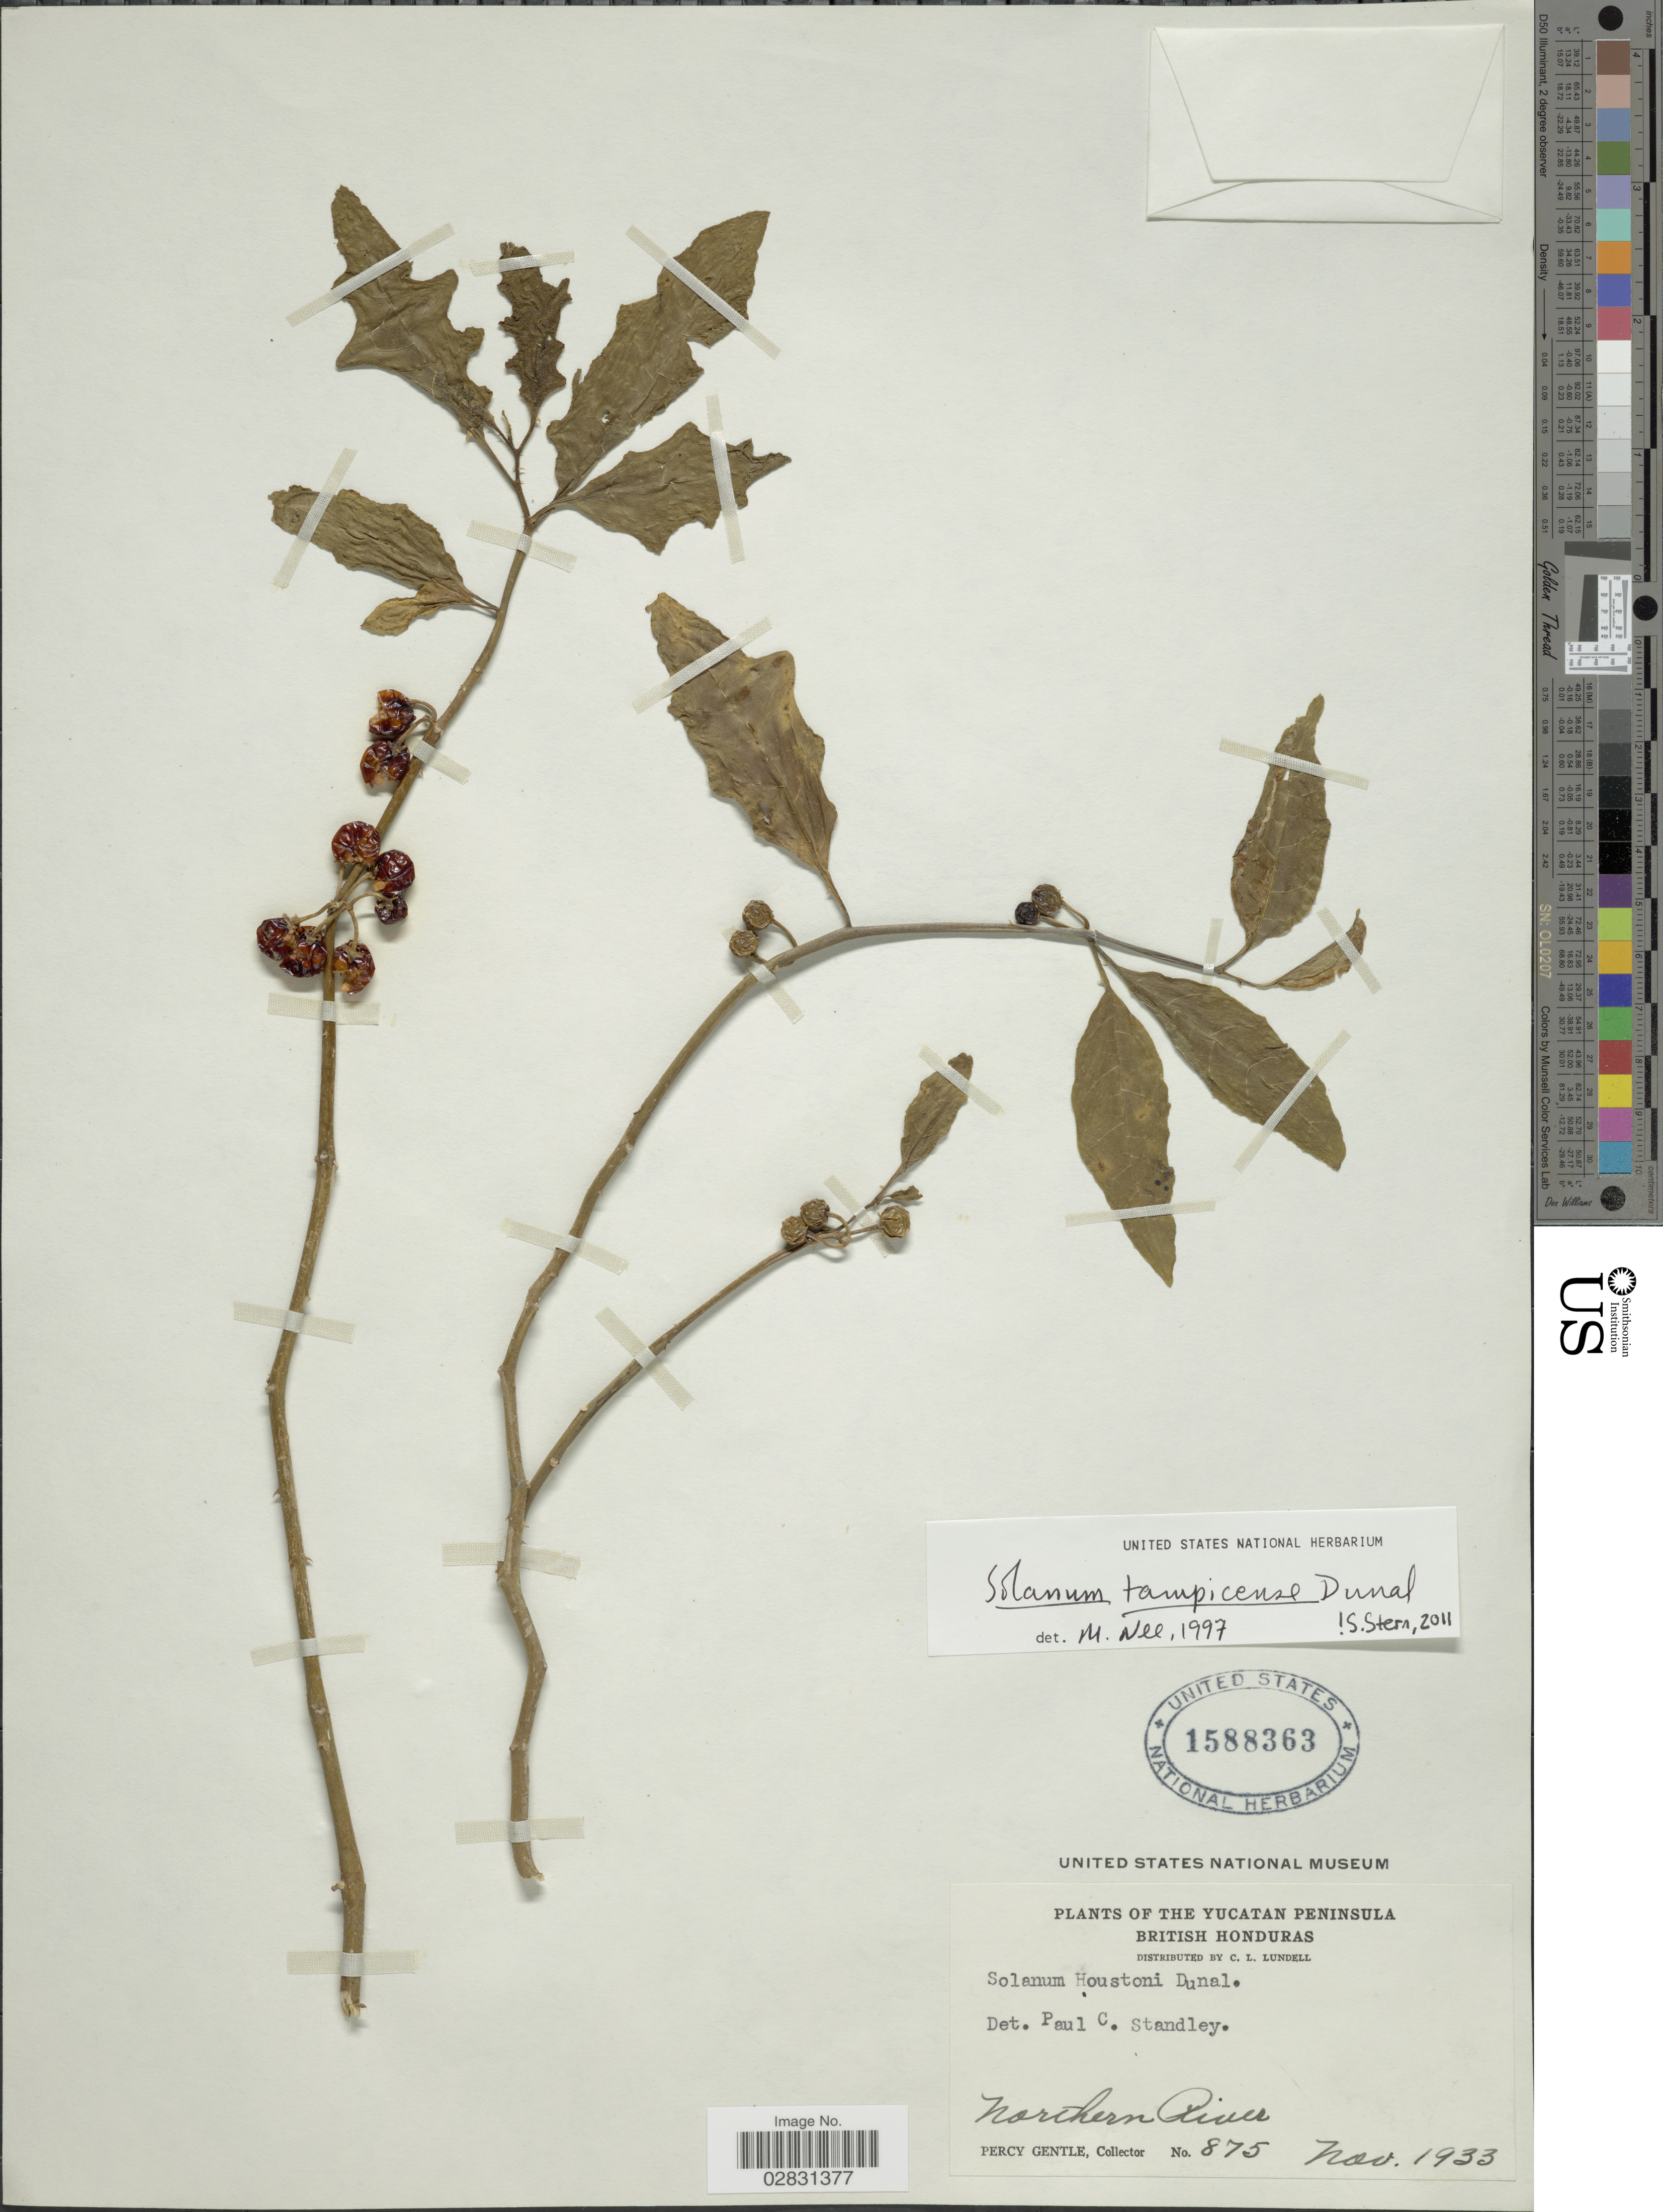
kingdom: Plantae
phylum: Tracheophyta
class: Magnoliopsida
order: Solanales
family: Solanaceae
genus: Solanum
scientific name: Solanum tampicense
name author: Dunal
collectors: P. H. Gentle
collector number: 875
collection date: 1933-11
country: Belize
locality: The Yucatan Peninsula, British Honduras, Northern River.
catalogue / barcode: US 1588363